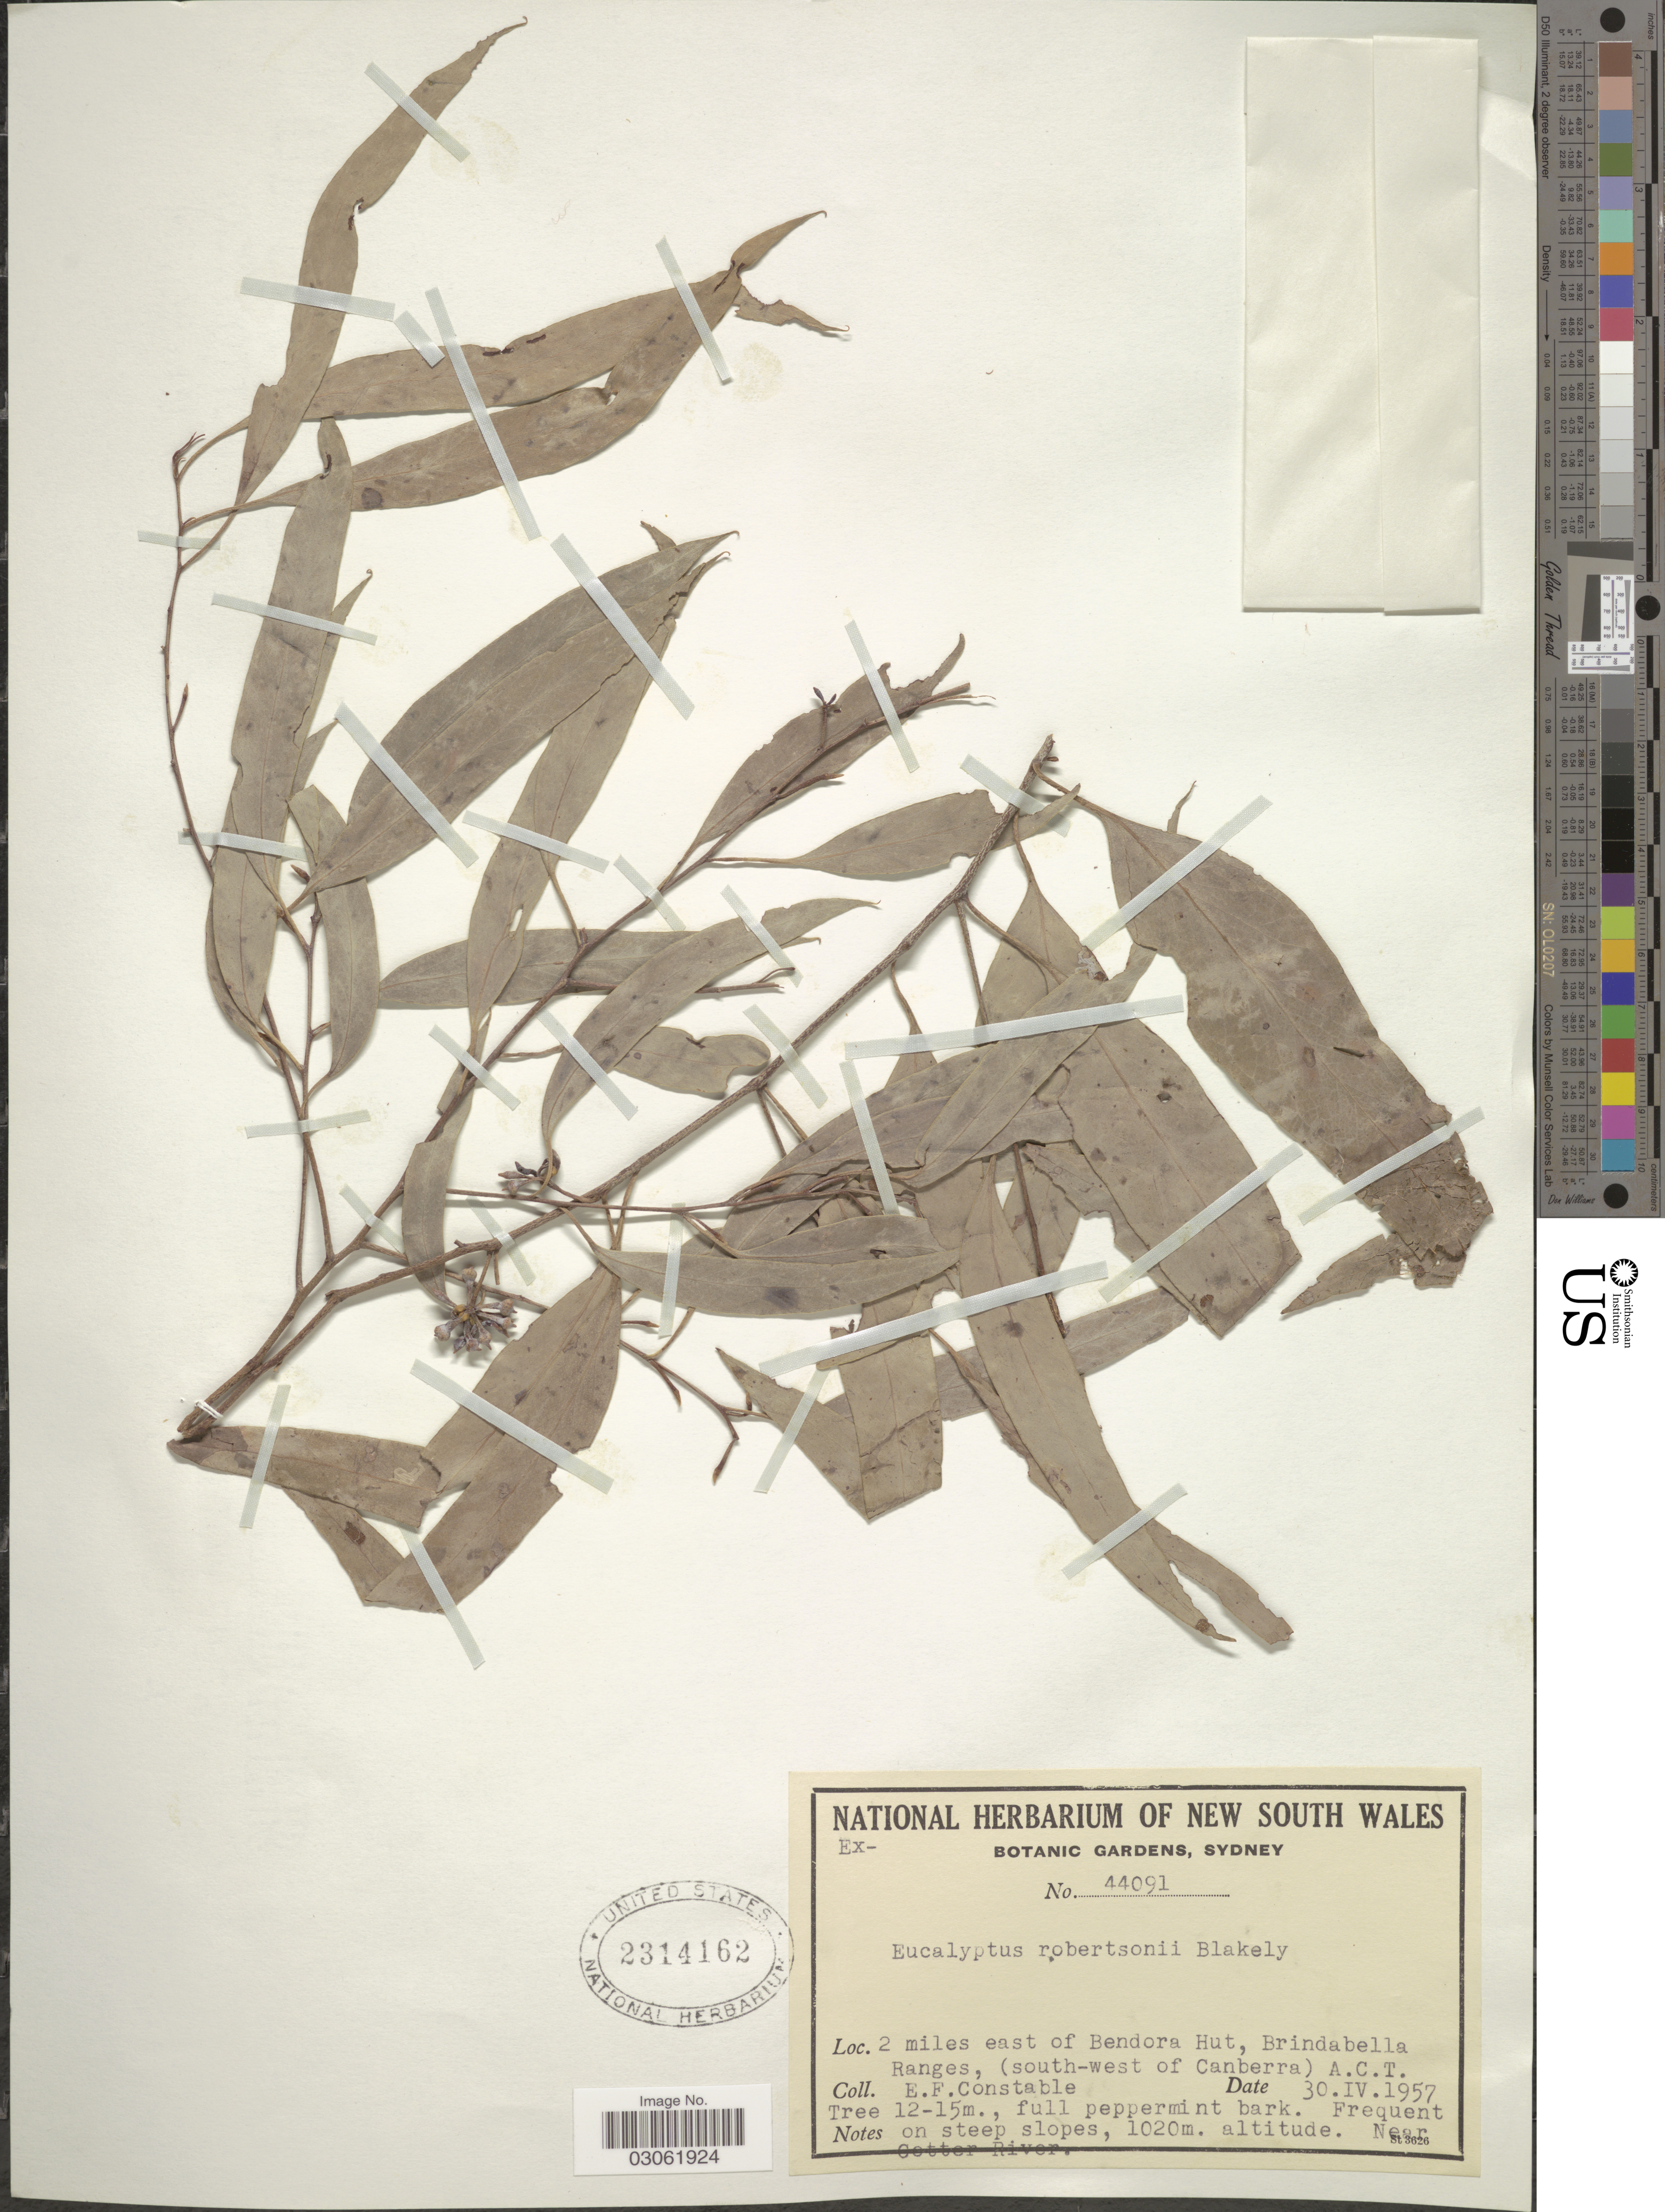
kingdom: Plantae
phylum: Tracheophyta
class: Magnoliopsida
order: Myrtales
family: Myrtaceae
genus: Eucalyptus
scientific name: Eucalyptus robertsonii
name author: Blakely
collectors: E. F. Constable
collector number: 44091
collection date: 1957-04-30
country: Australia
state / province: New South Wales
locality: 2 miles east of Bendora Hut, Brindabella Ranges, (south-west of Canberra) A.C.T. Near Cotter River.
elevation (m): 1020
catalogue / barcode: US 2314162